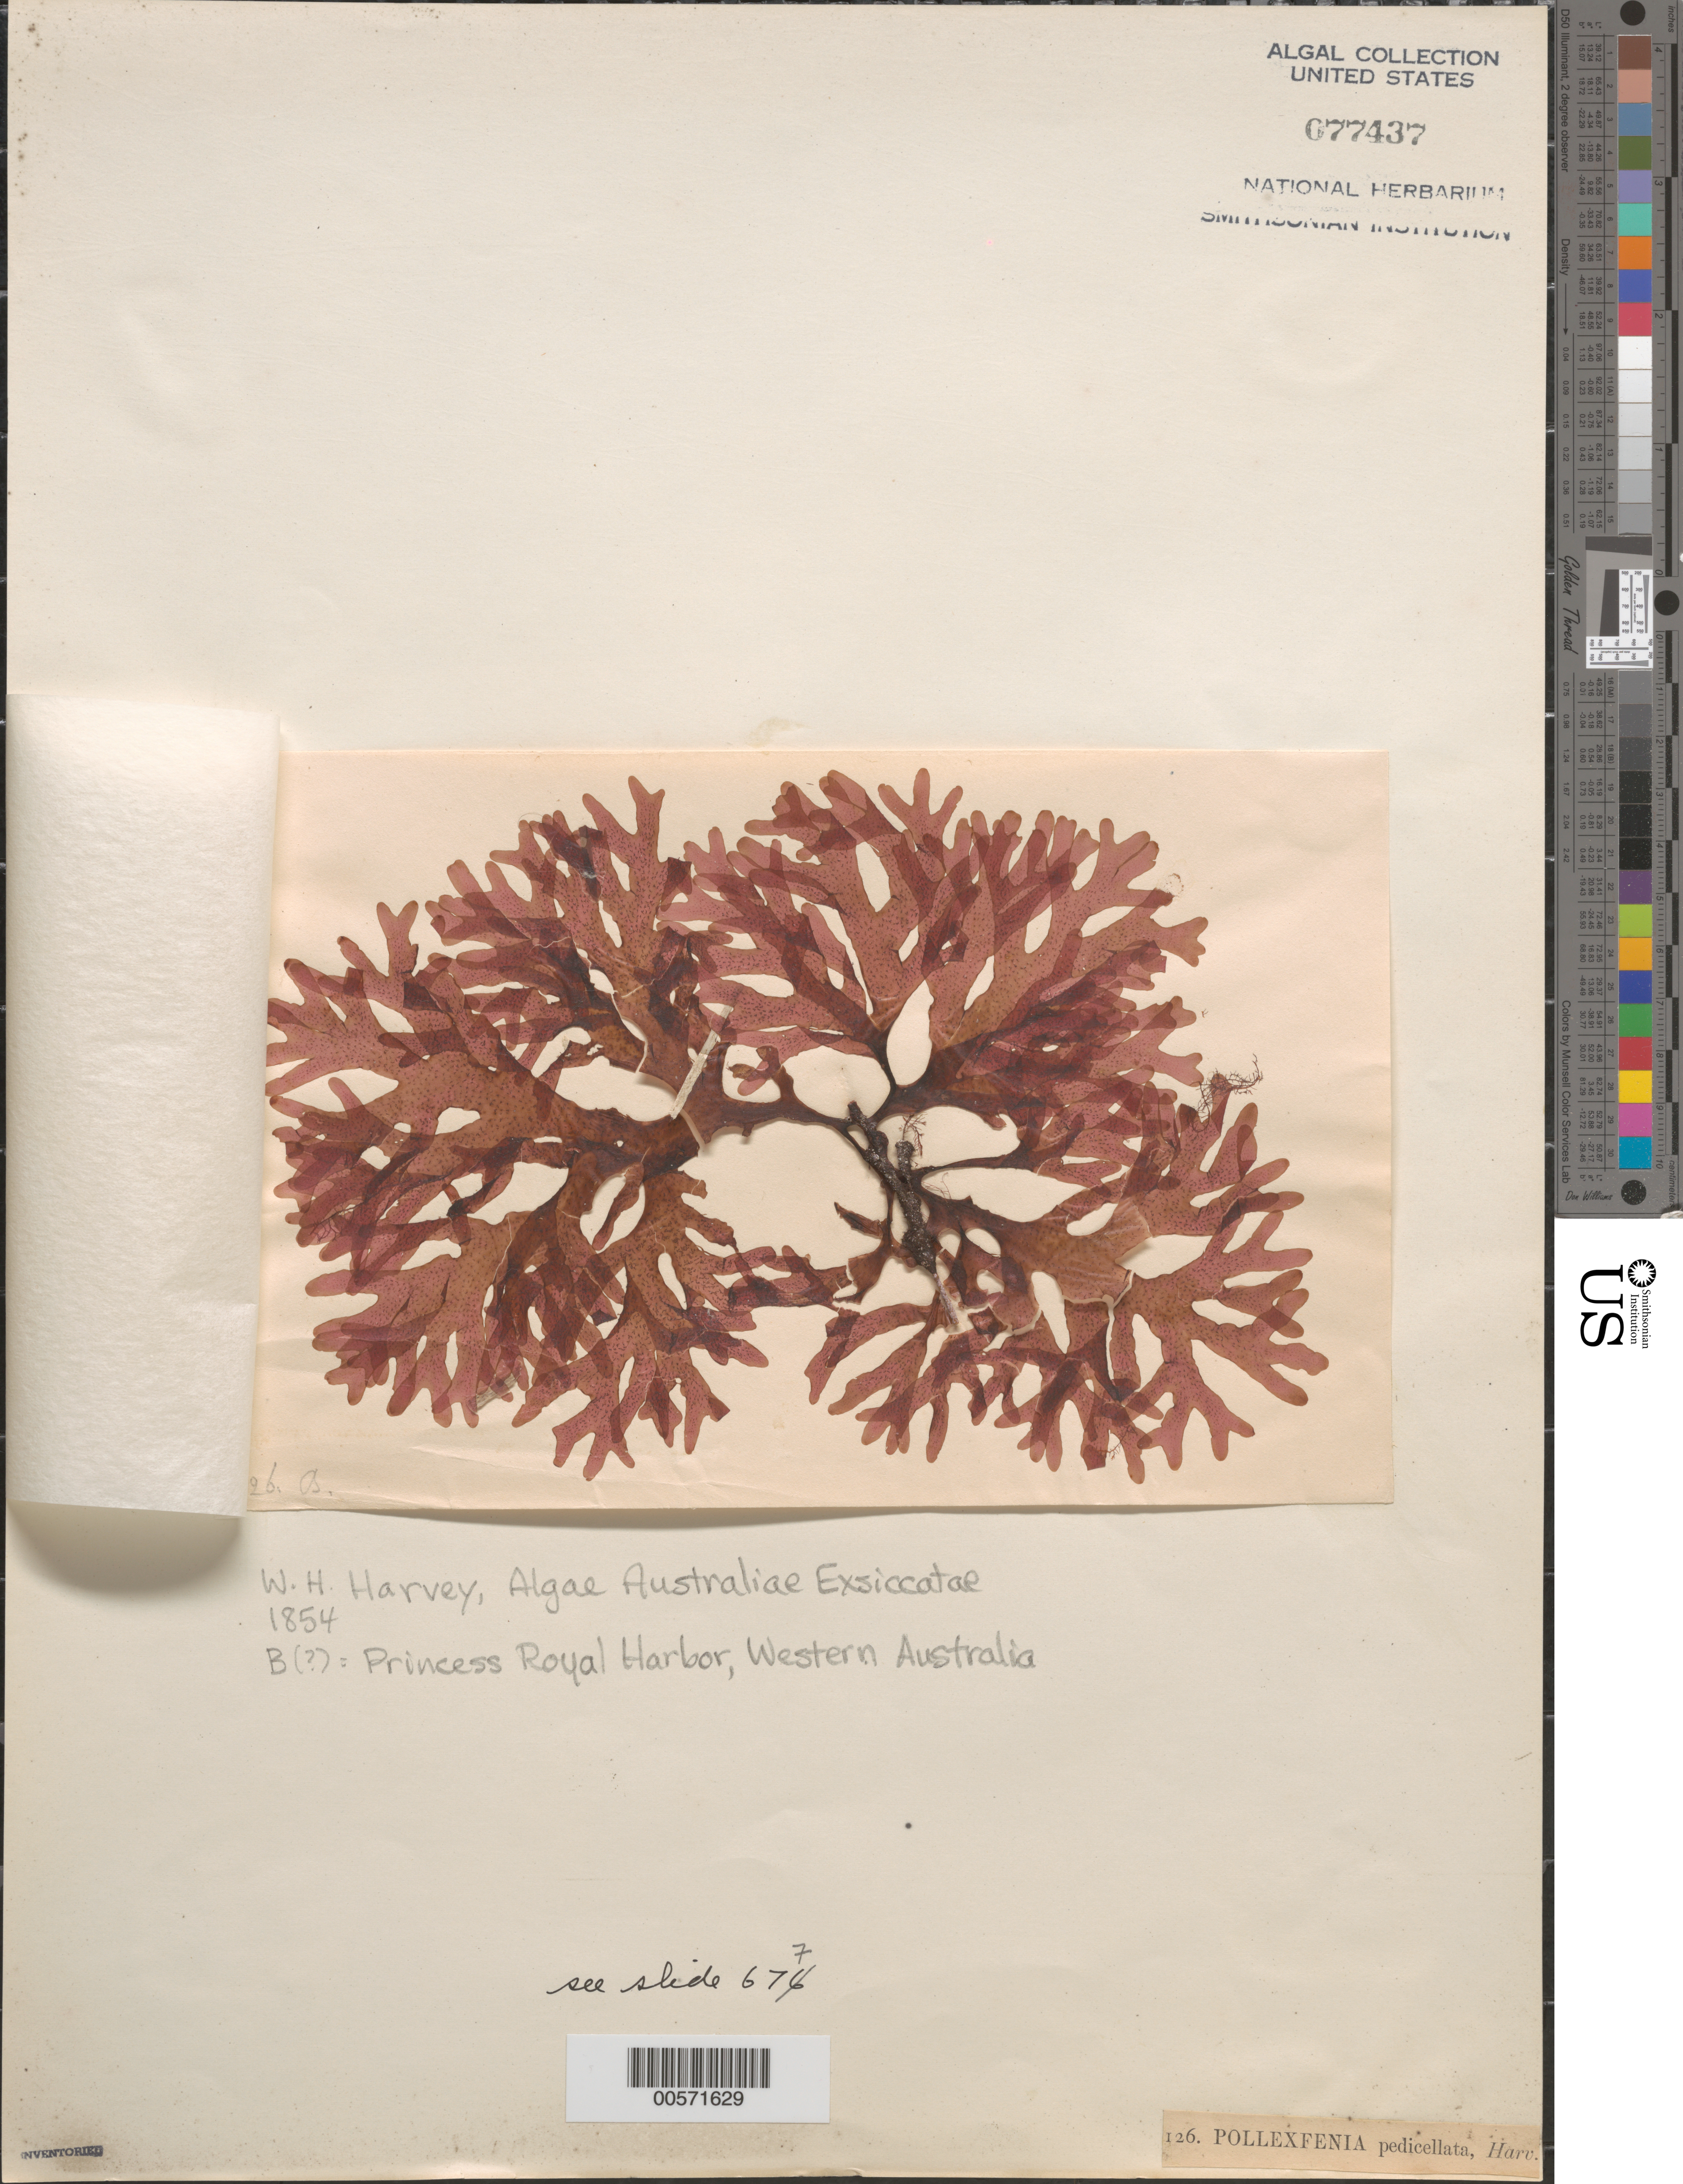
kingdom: Plantae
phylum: Rhodophyta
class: Florideophyceae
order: Ceramiales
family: Rhodomelaceae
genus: Pollexfenia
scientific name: Pollexfenia pedicellata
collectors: W. Harvey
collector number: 126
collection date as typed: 1854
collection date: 1854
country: Australia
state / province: Western Australia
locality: Princess Royal Harbor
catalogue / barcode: US 77437